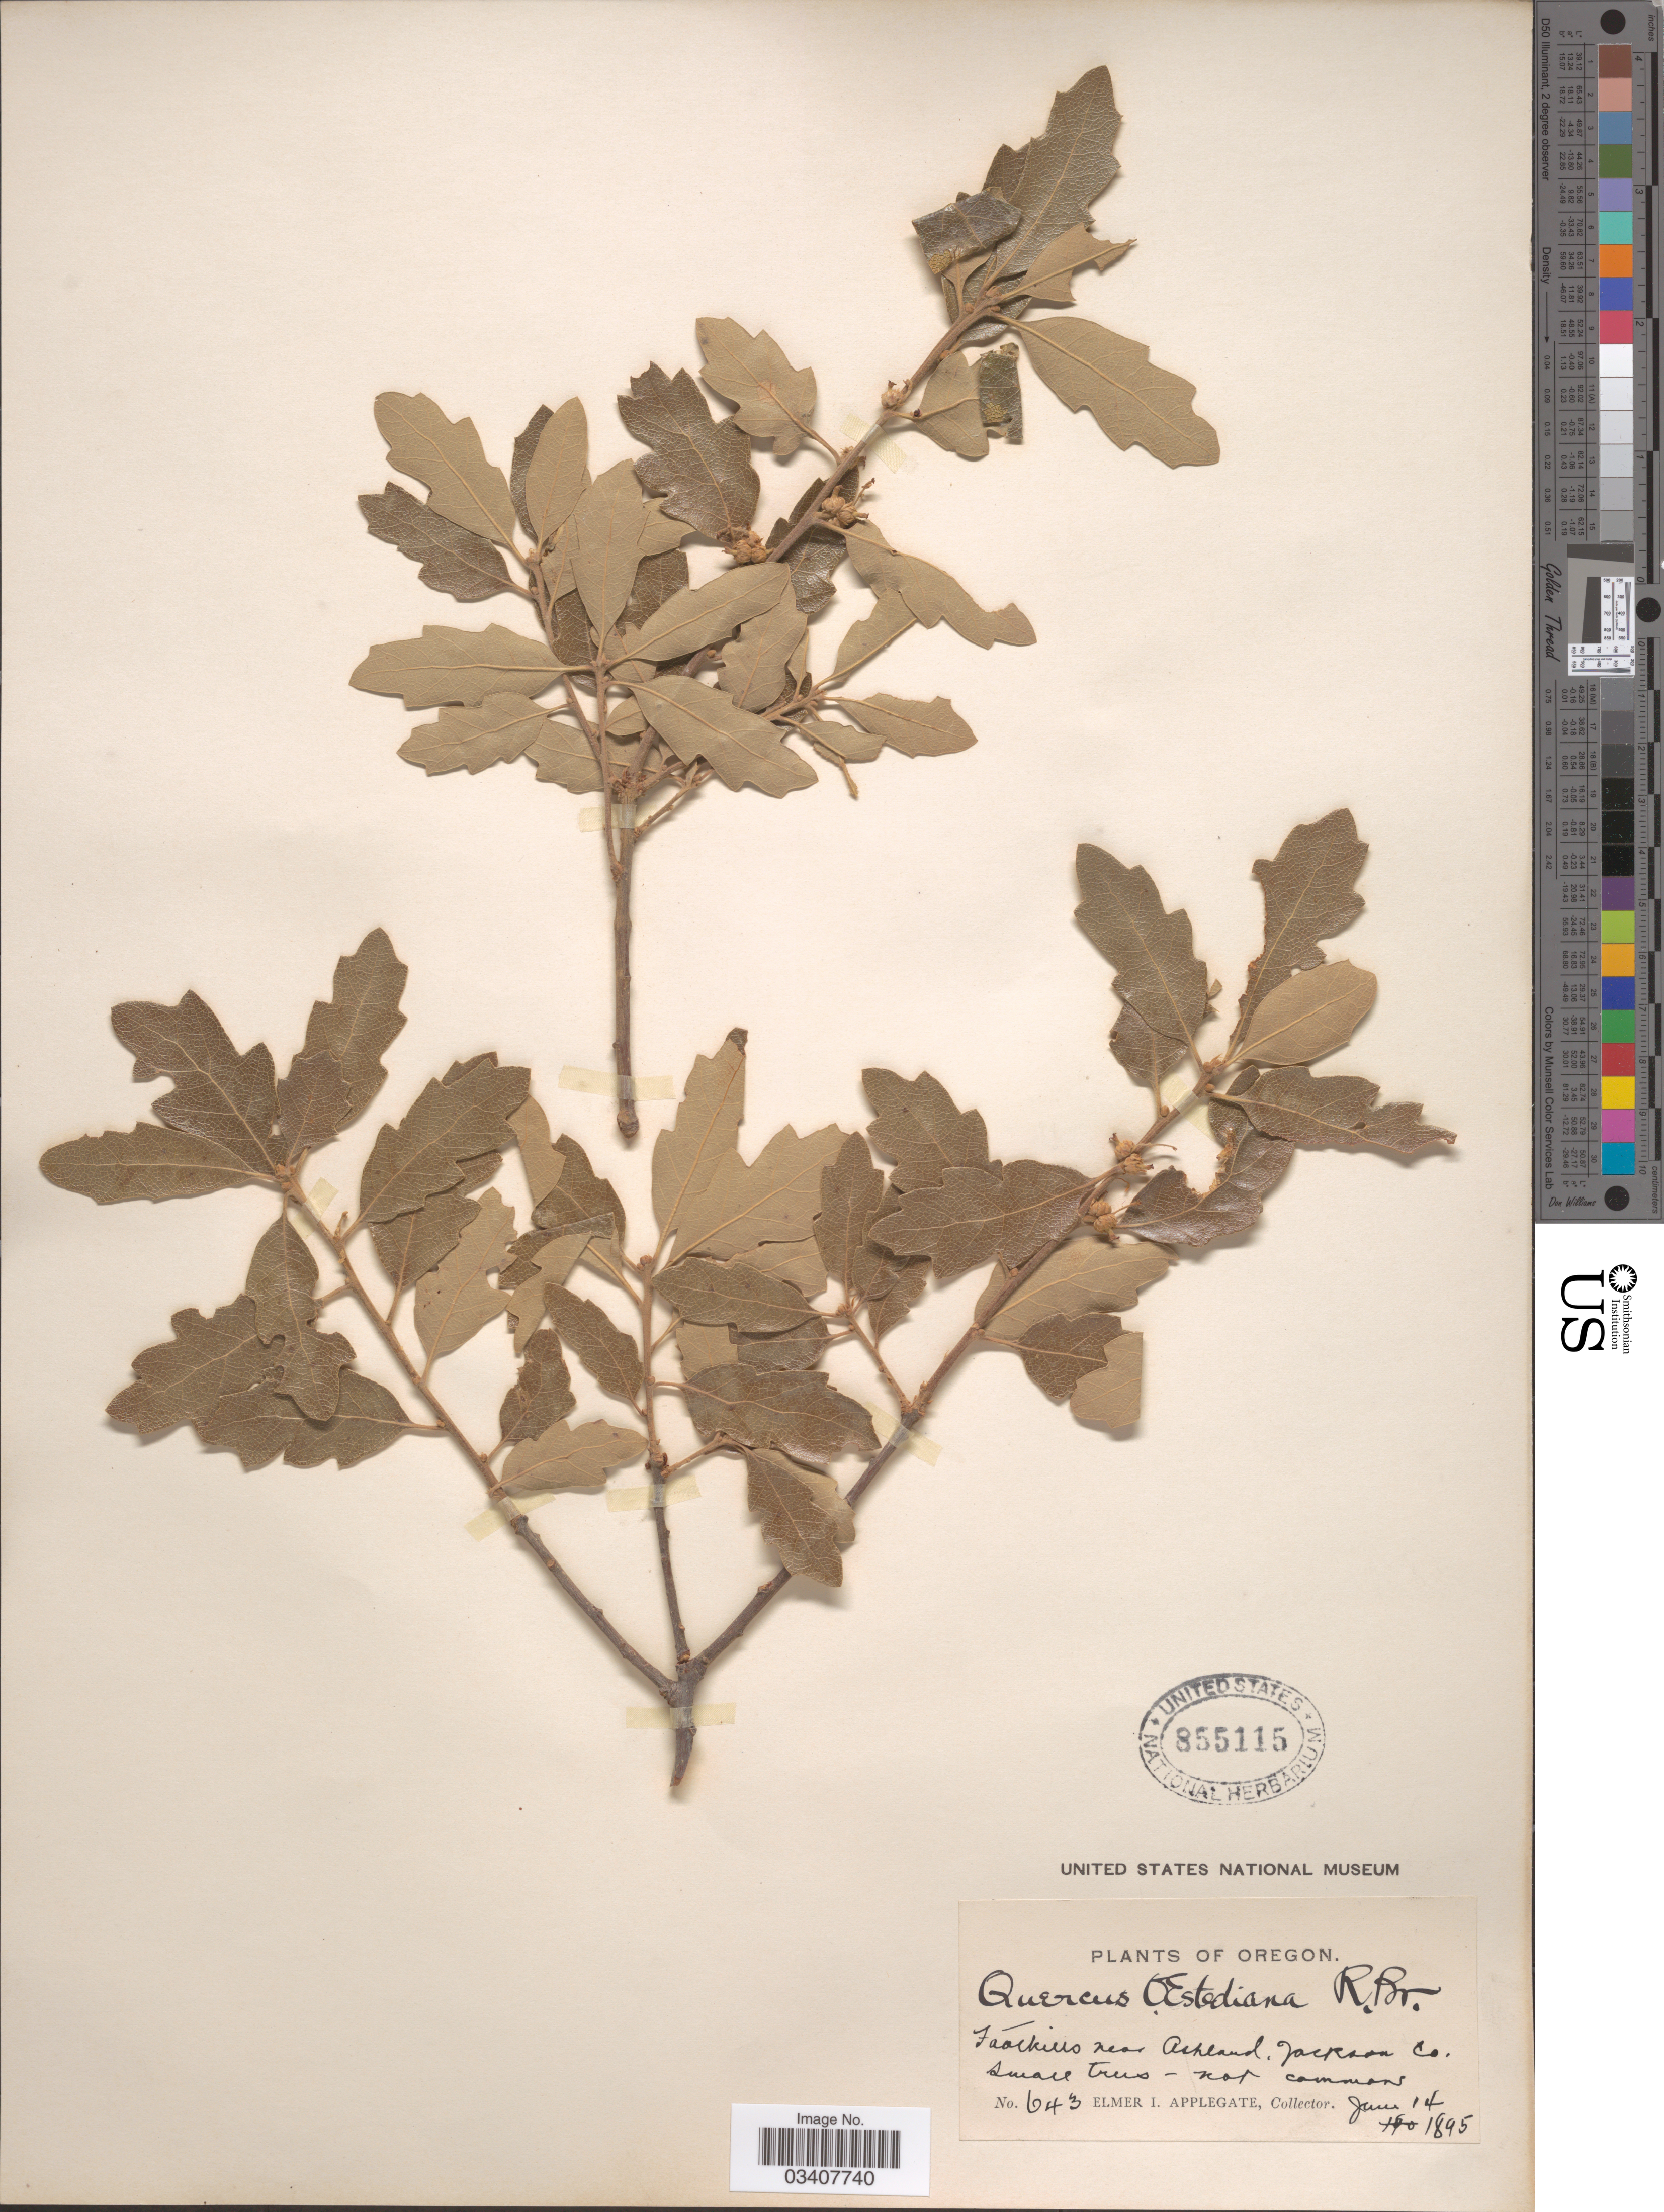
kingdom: Plantae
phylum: Tracheophyta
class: Magnoliopsida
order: Fagales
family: Fagaceae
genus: Quercus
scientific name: Quercus oerstediana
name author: R. Br.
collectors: E. I. Applegate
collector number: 643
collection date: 1895-06-14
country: United States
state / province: Oregon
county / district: Jackson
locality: Foothills near Ashland, Jackson Co.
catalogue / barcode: US 855115